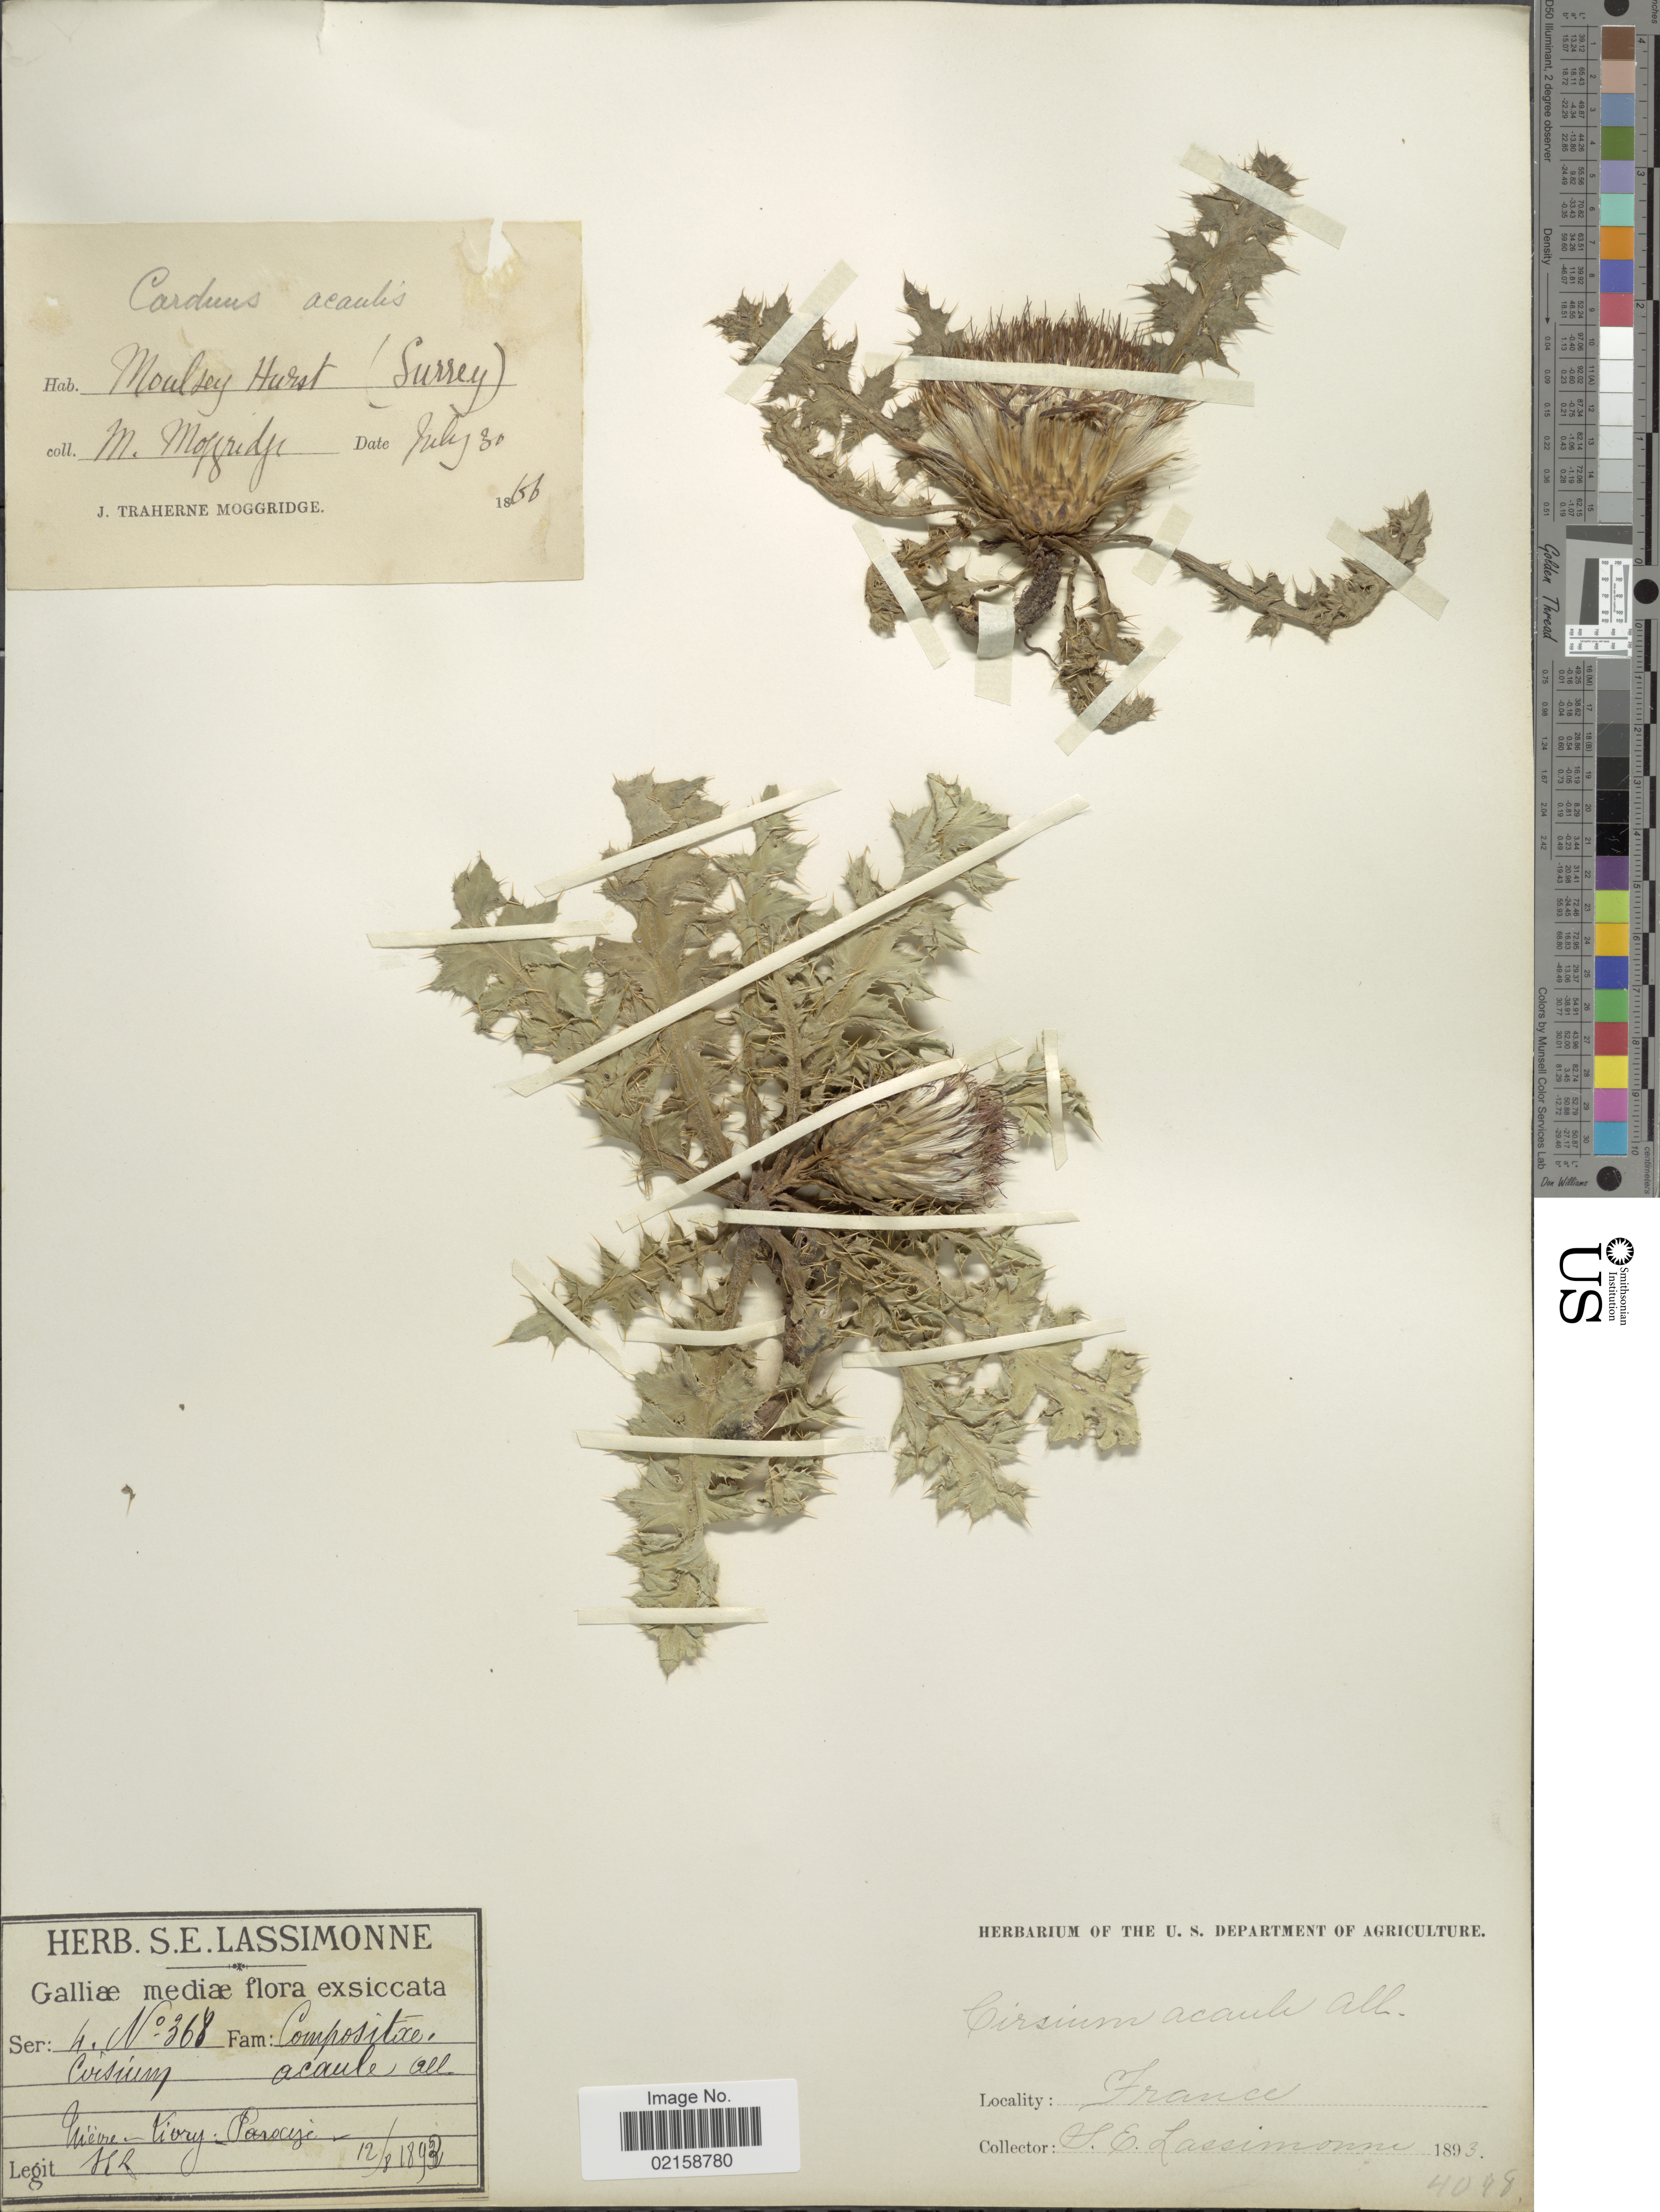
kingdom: Plantae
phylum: Tracheophyta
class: Magnoliopsida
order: Asterales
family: Asteraceae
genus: Cirsium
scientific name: Cirsium acaule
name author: (L.) Scop.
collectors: M. Moggridge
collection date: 1866-07-30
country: United Kingdom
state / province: England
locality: Moulsey Hurst (Surrey)